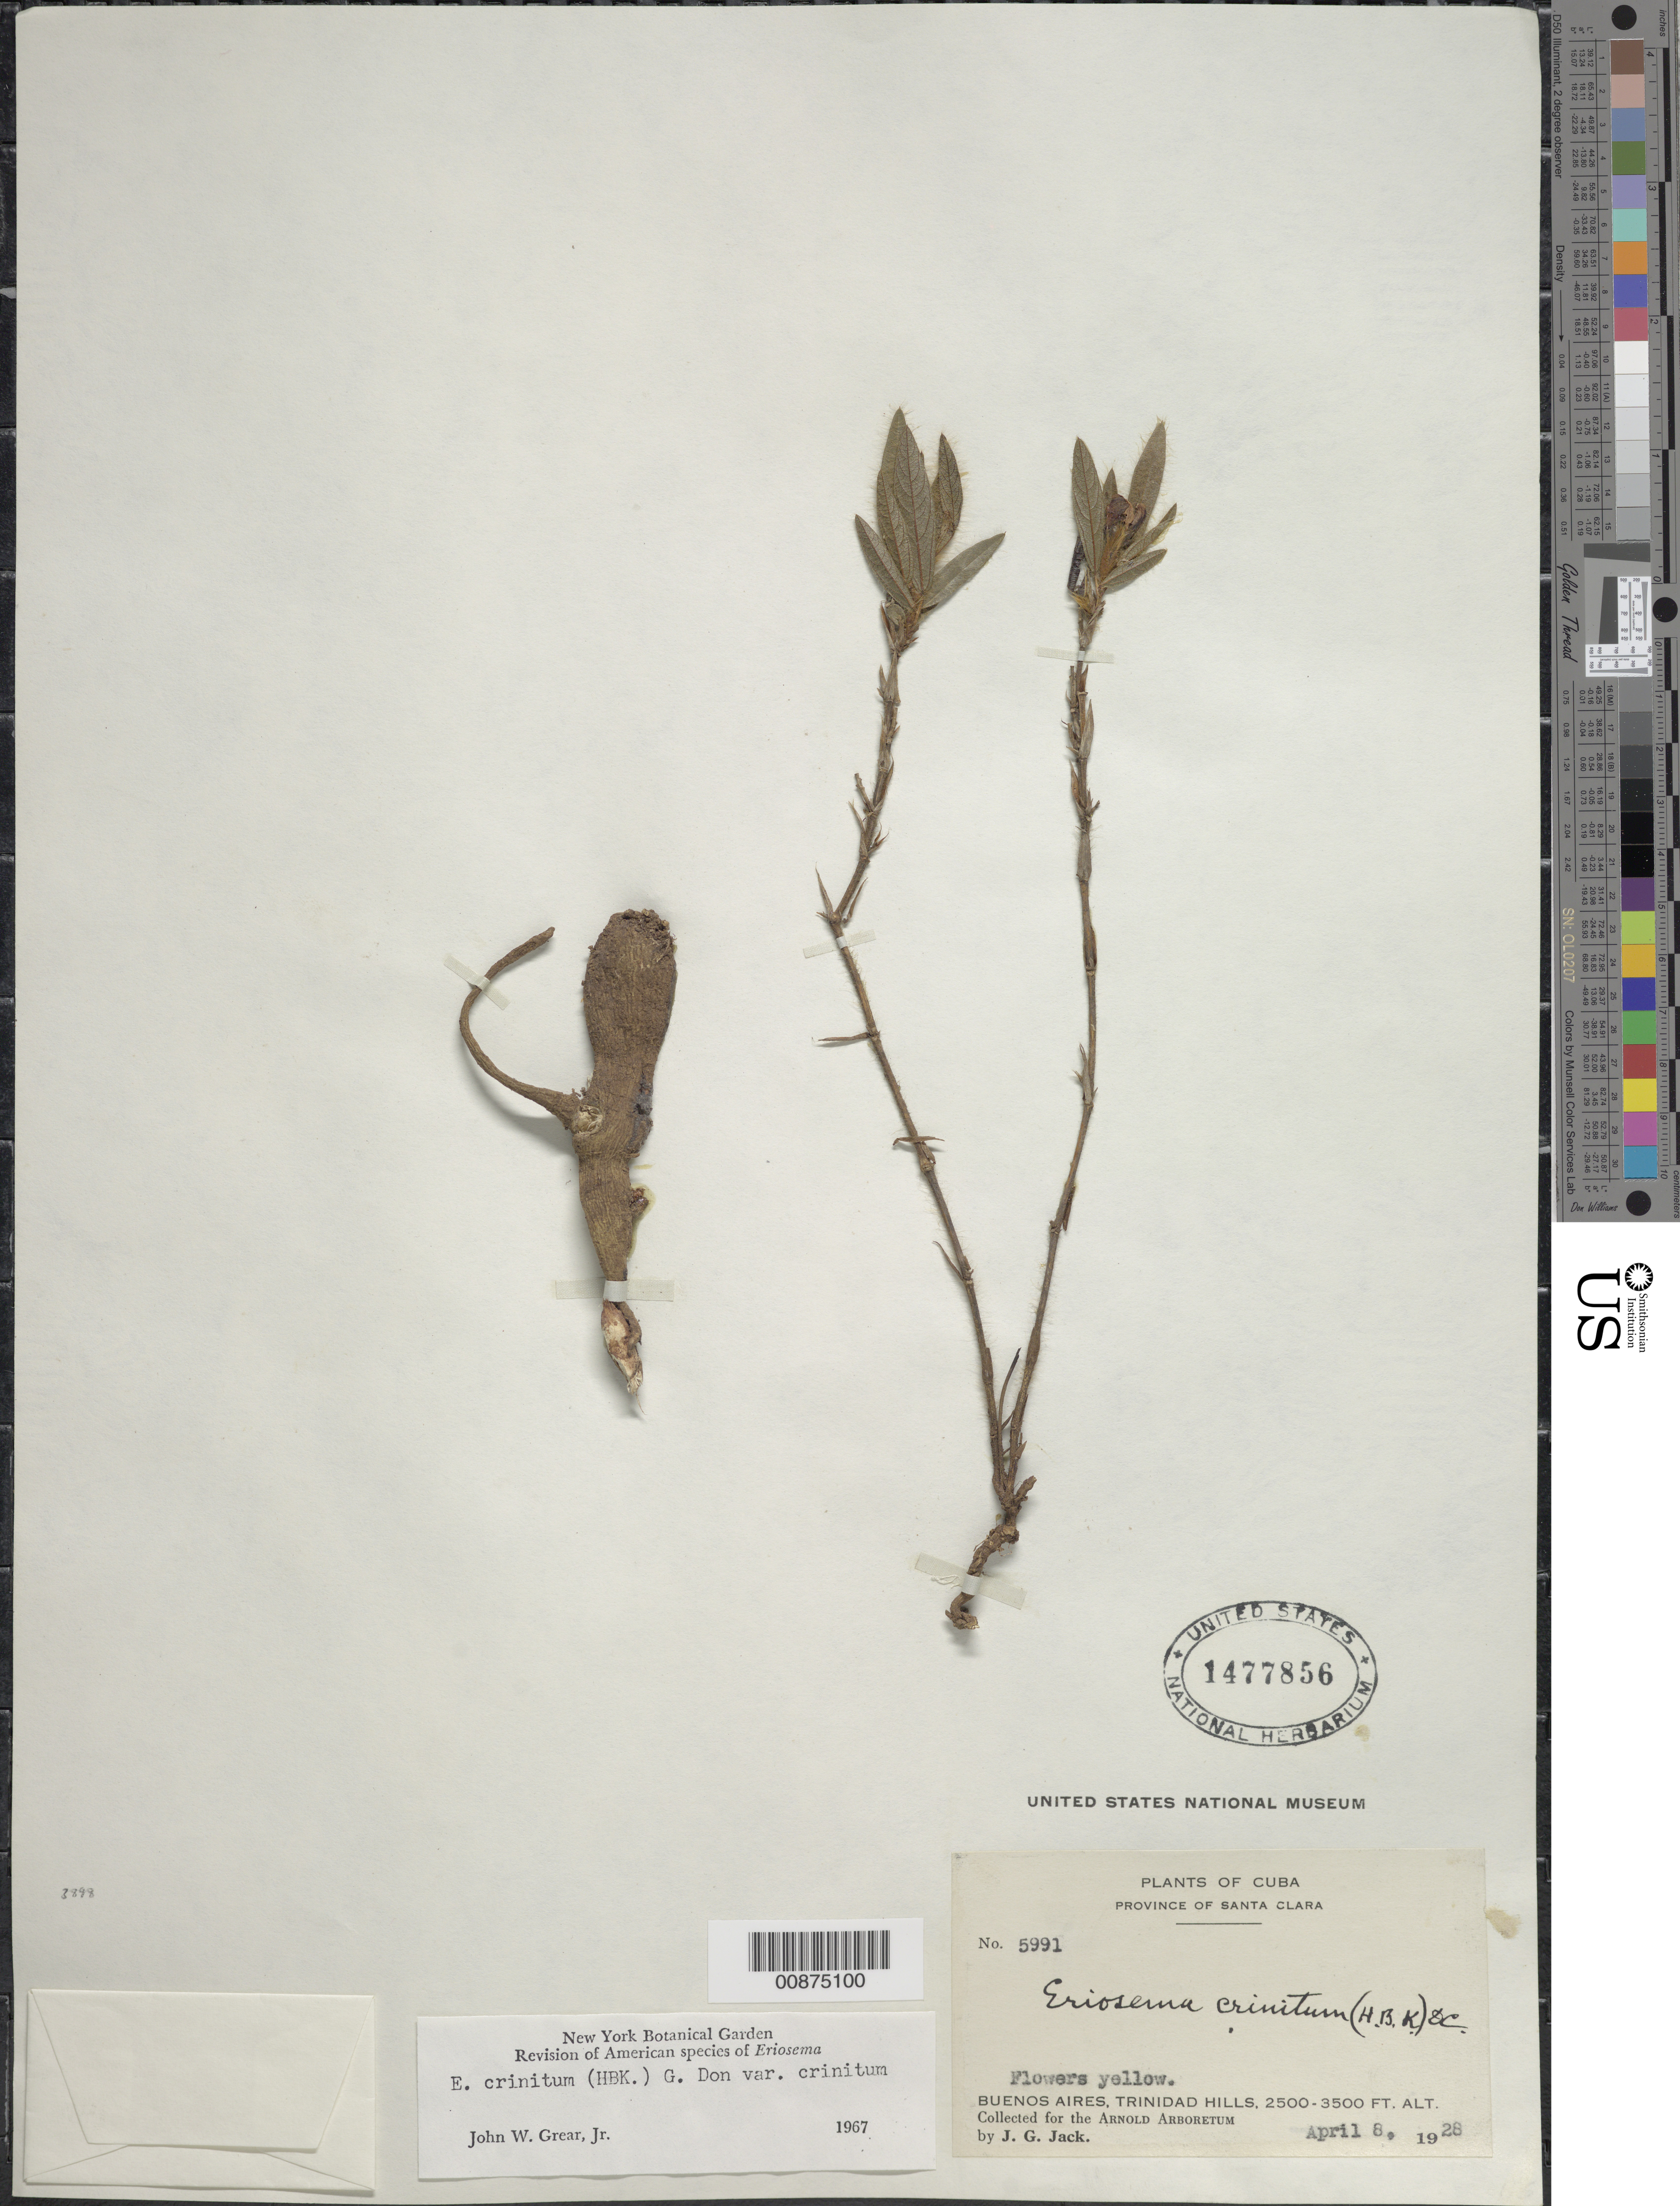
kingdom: Plantae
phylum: Tracheophyta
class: Magnoliopsida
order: Fabales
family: Fabaceae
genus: Eriosema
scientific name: Eriosema crinitum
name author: (Kunth) G. Don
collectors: J. G. Jack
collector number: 5991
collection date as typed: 08 Apr 1928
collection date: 1928-04-08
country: Cuba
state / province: Las Villas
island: Cuba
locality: Province of Santa Clara (obsolete) Buenos Aires, Trinidad Hills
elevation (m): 762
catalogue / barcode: US 1477856